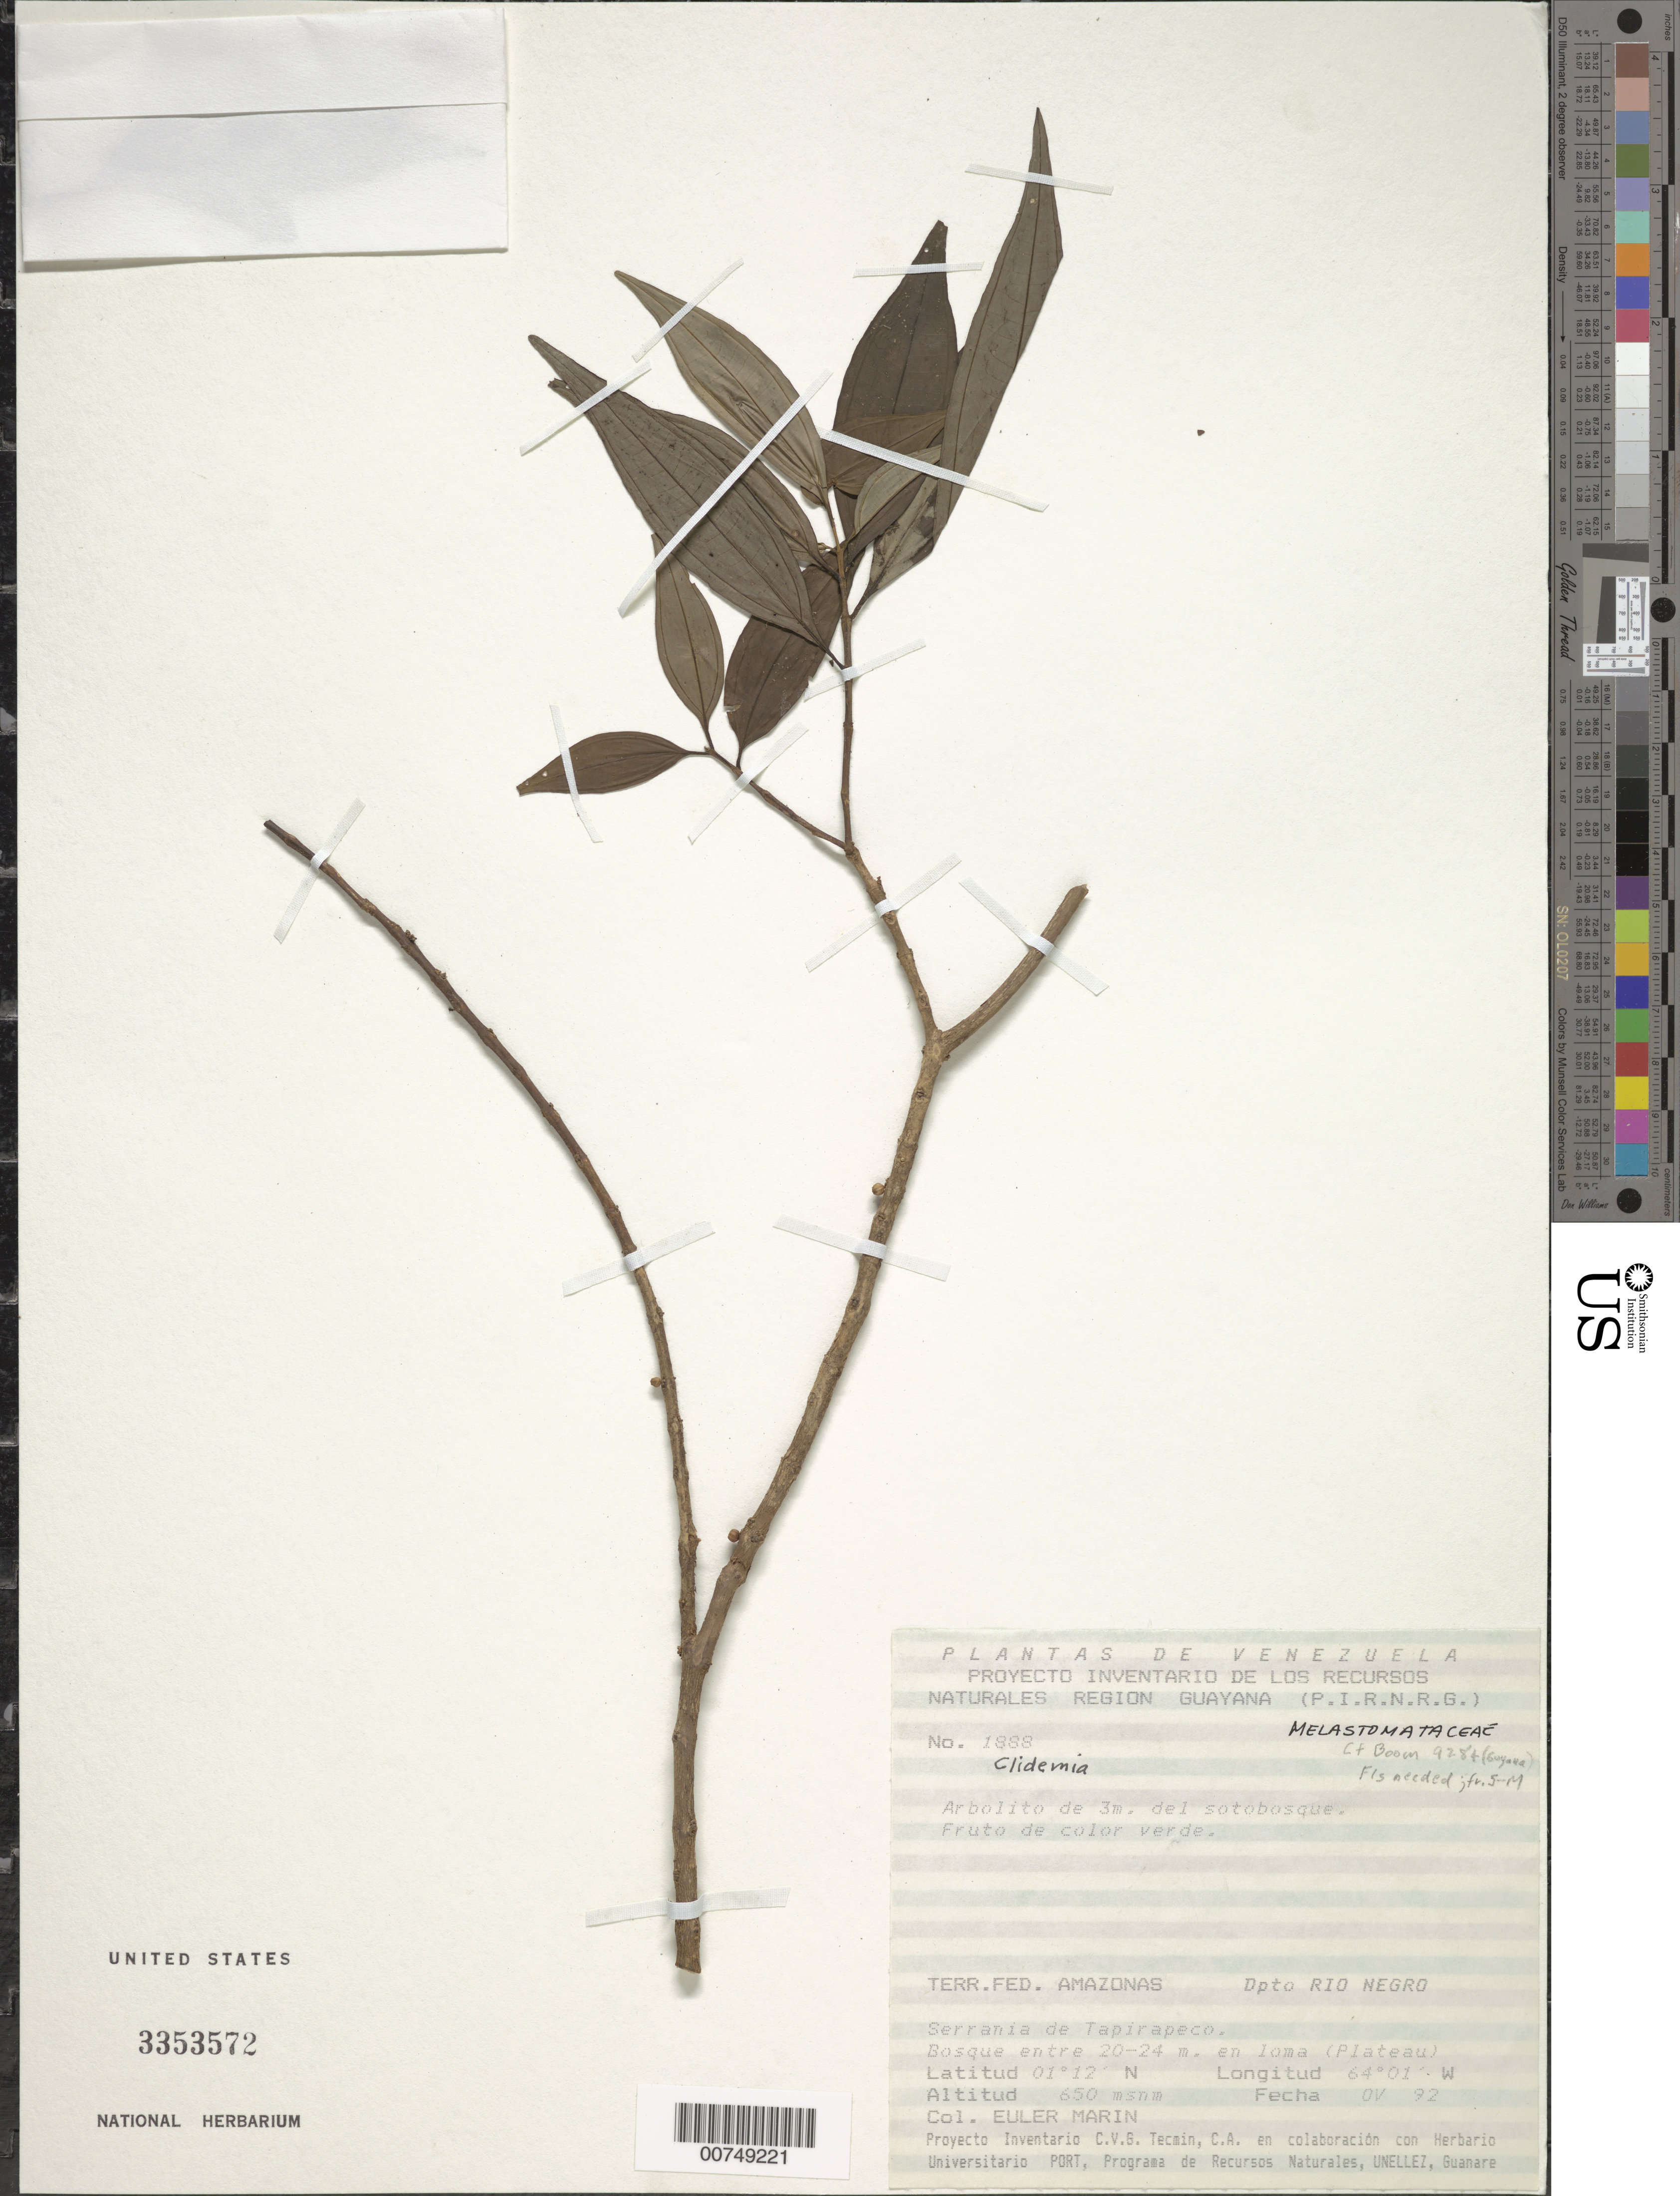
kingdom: Plantae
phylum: Tracheophyta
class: Magnoliopsida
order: Myrtales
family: Melastomataceae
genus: Clidemia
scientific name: Clidemia sp.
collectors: E. Marin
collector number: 1888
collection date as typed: Nov-92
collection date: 1992-11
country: Venezuela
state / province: Amazonas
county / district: Río Negro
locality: Serrania de Tapirapeco; entre 20-24 m en loma (Plateau)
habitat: Sotobosque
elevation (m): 650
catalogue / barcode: US 3353572